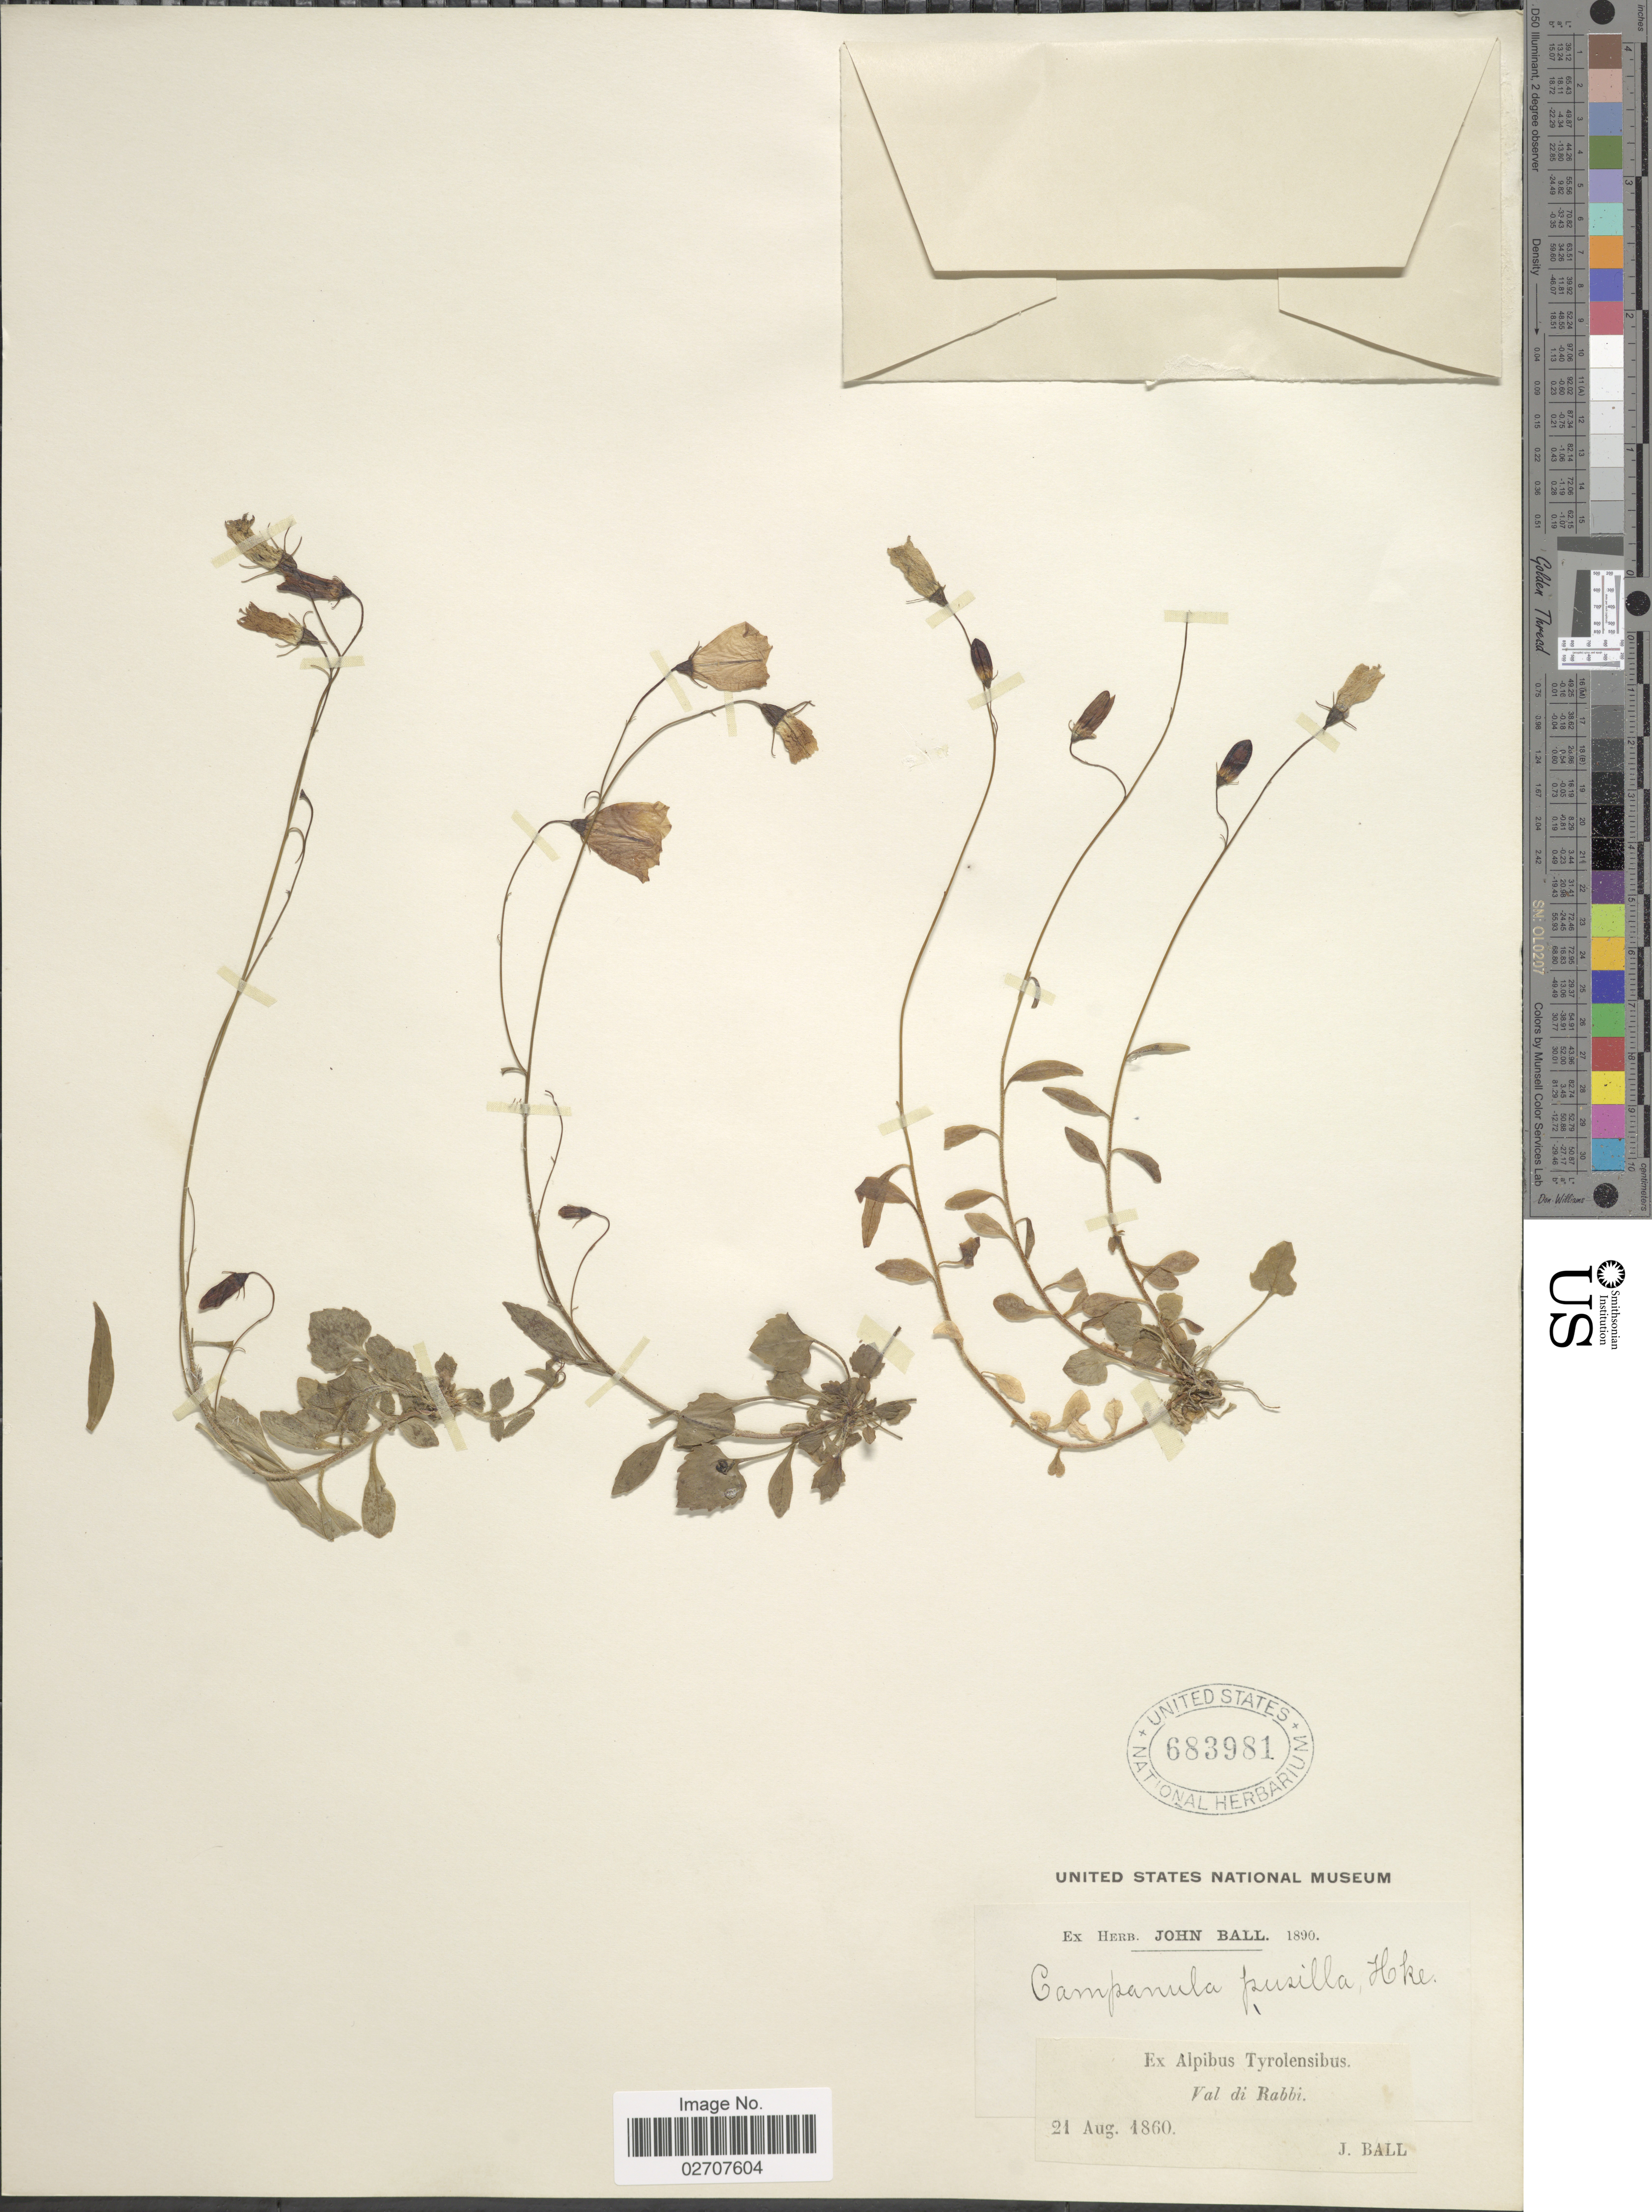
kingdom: Plantae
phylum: Tracheophyta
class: Magnoliopsida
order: Asterales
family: Campanulaceae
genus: Campanula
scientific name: Campanula cochleariifolia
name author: Lam.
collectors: J. Ball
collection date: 1860-08-21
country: Austria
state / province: Tirol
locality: Ex Alpibus Tyrolensibus Val di Rabbi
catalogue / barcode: US 683981